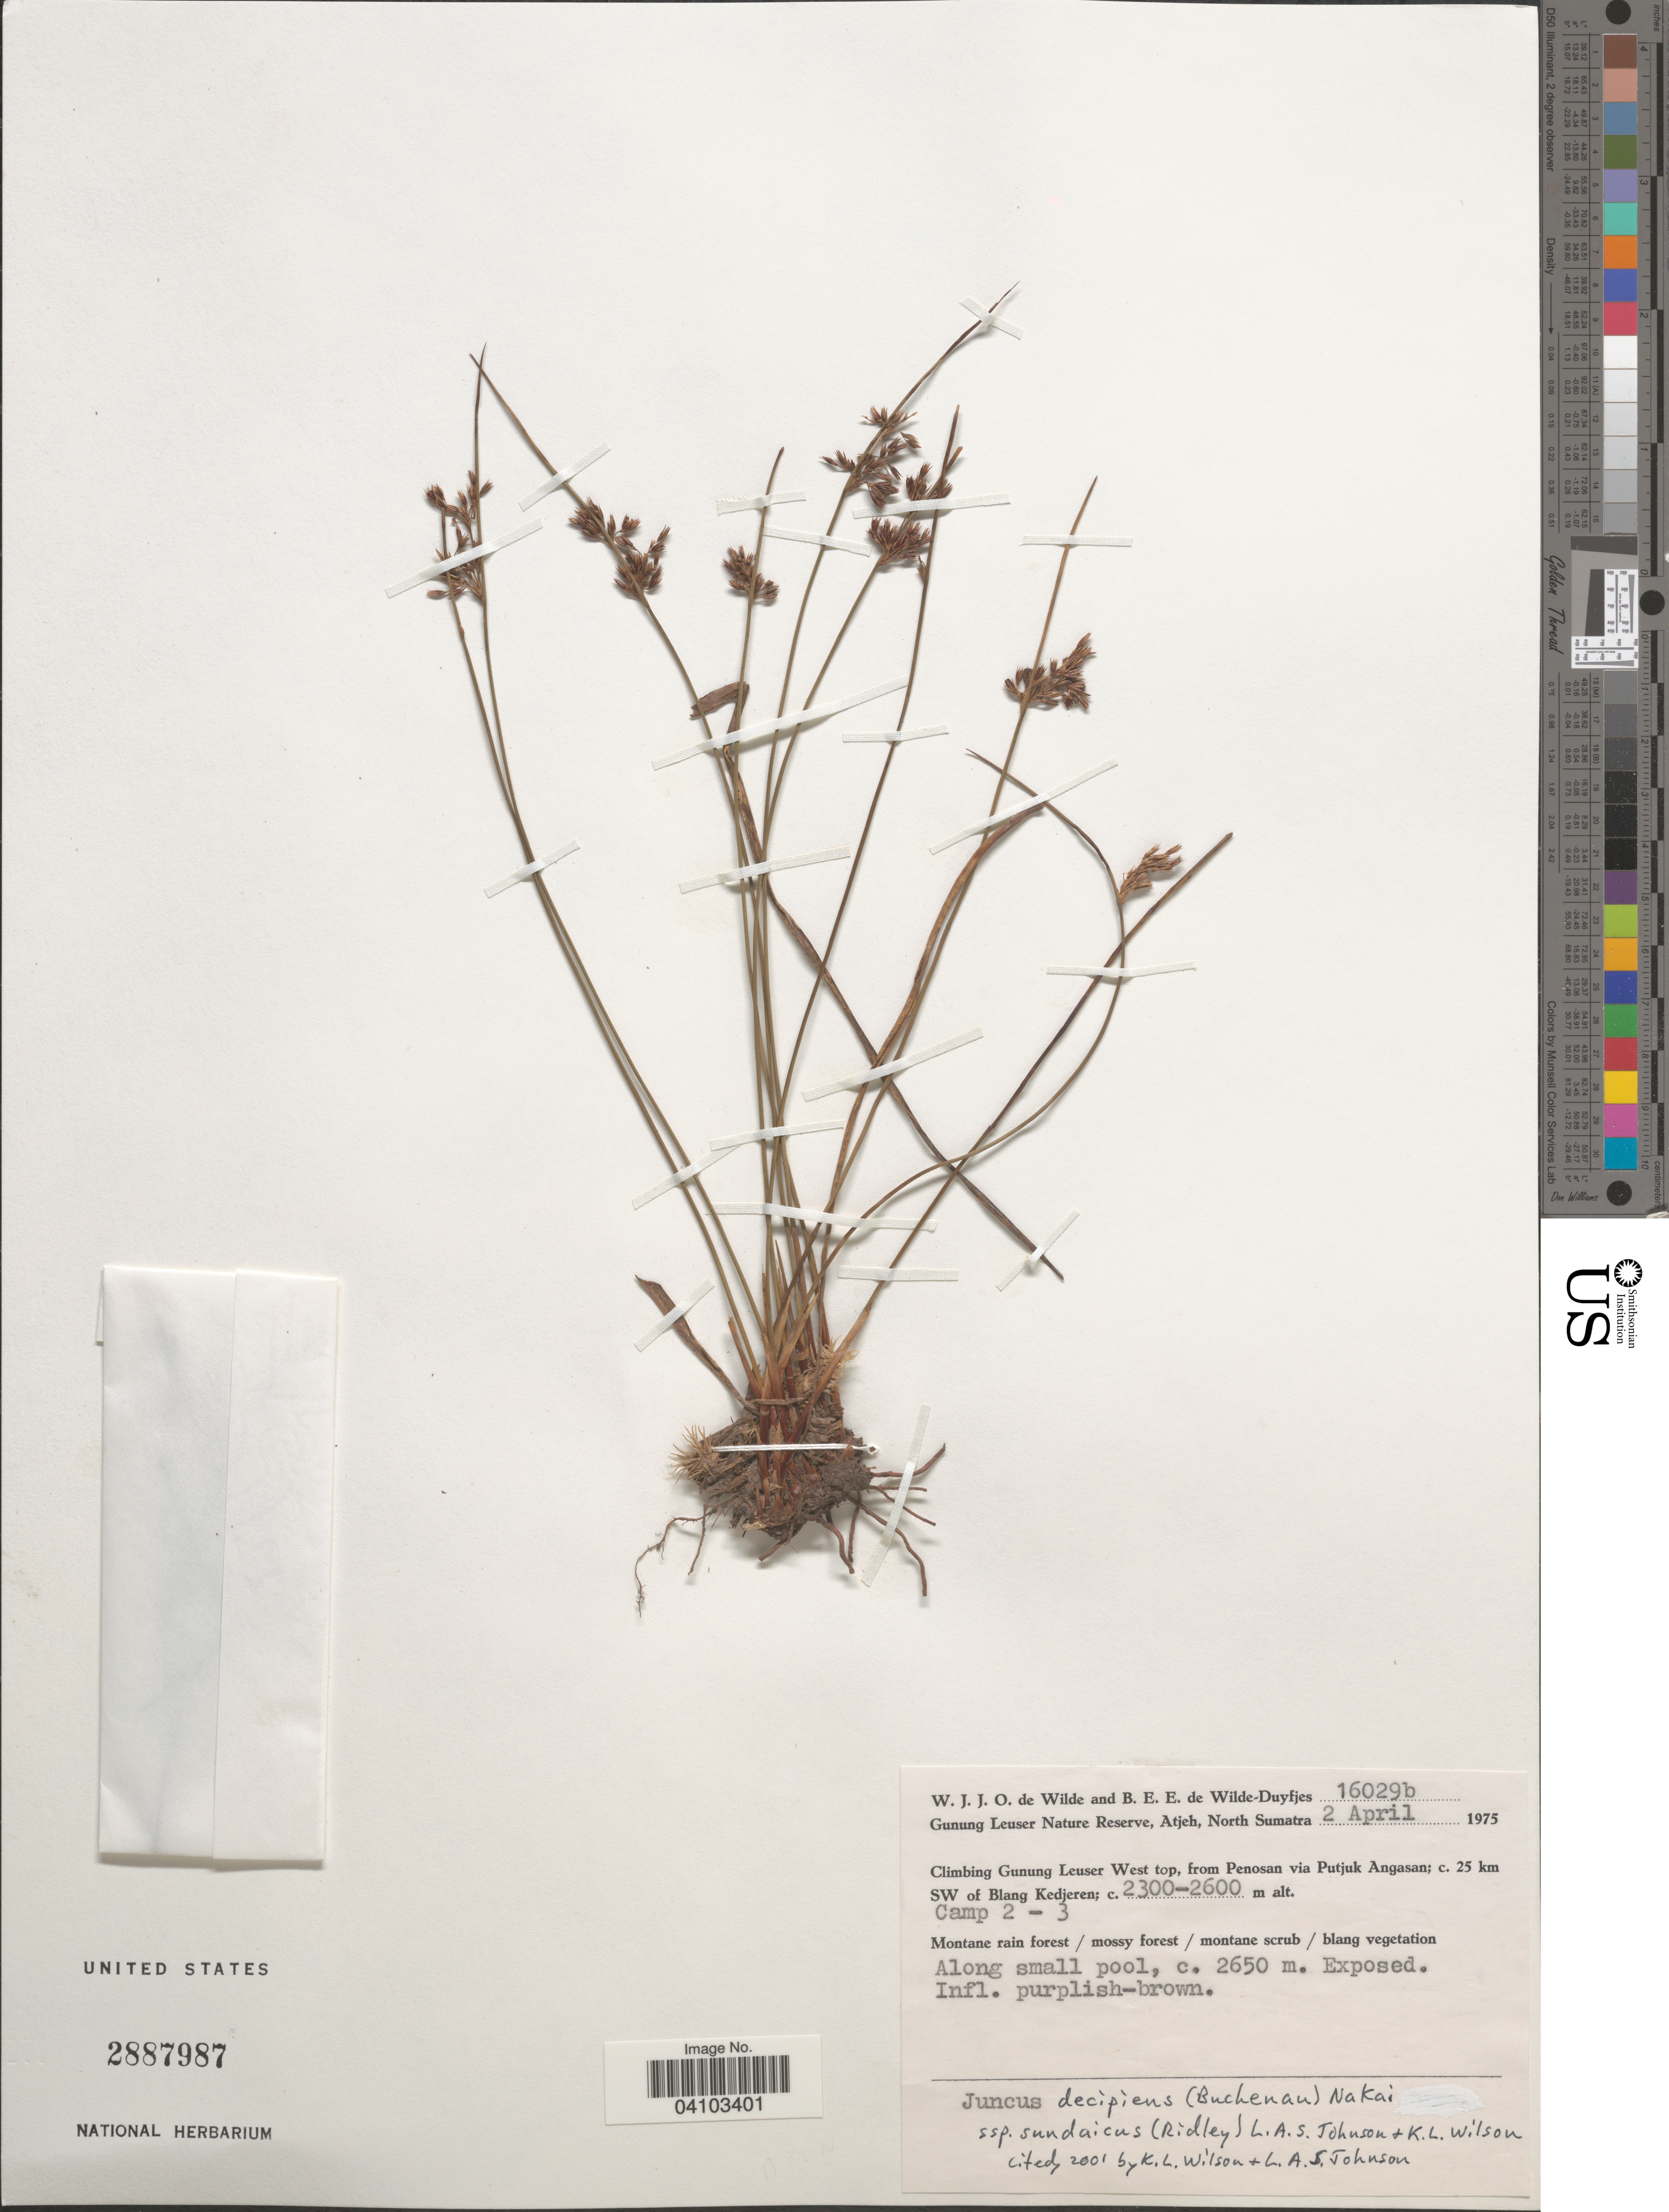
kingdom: Plantae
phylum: Tracheophyta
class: Liliopsida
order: Poales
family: Juncaceae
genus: Juncus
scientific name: Juncus decipiens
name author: (Buchenau) Nakai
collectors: W. J. de Wilde & B. E. de Wilde-Duyfjes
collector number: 16029b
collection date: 1975-04-02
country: Indonesia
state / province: Sumatra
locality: Gunung Leuser Nature Reserve, Atjeh, North Sumatra. Climbing Gunung Leuser West top, from Penosan via Putjuk Angasan; c. 25 km SW of Blang Kedjeren. Camp 2 - 3.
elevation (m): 2650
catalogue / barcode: US 2887987